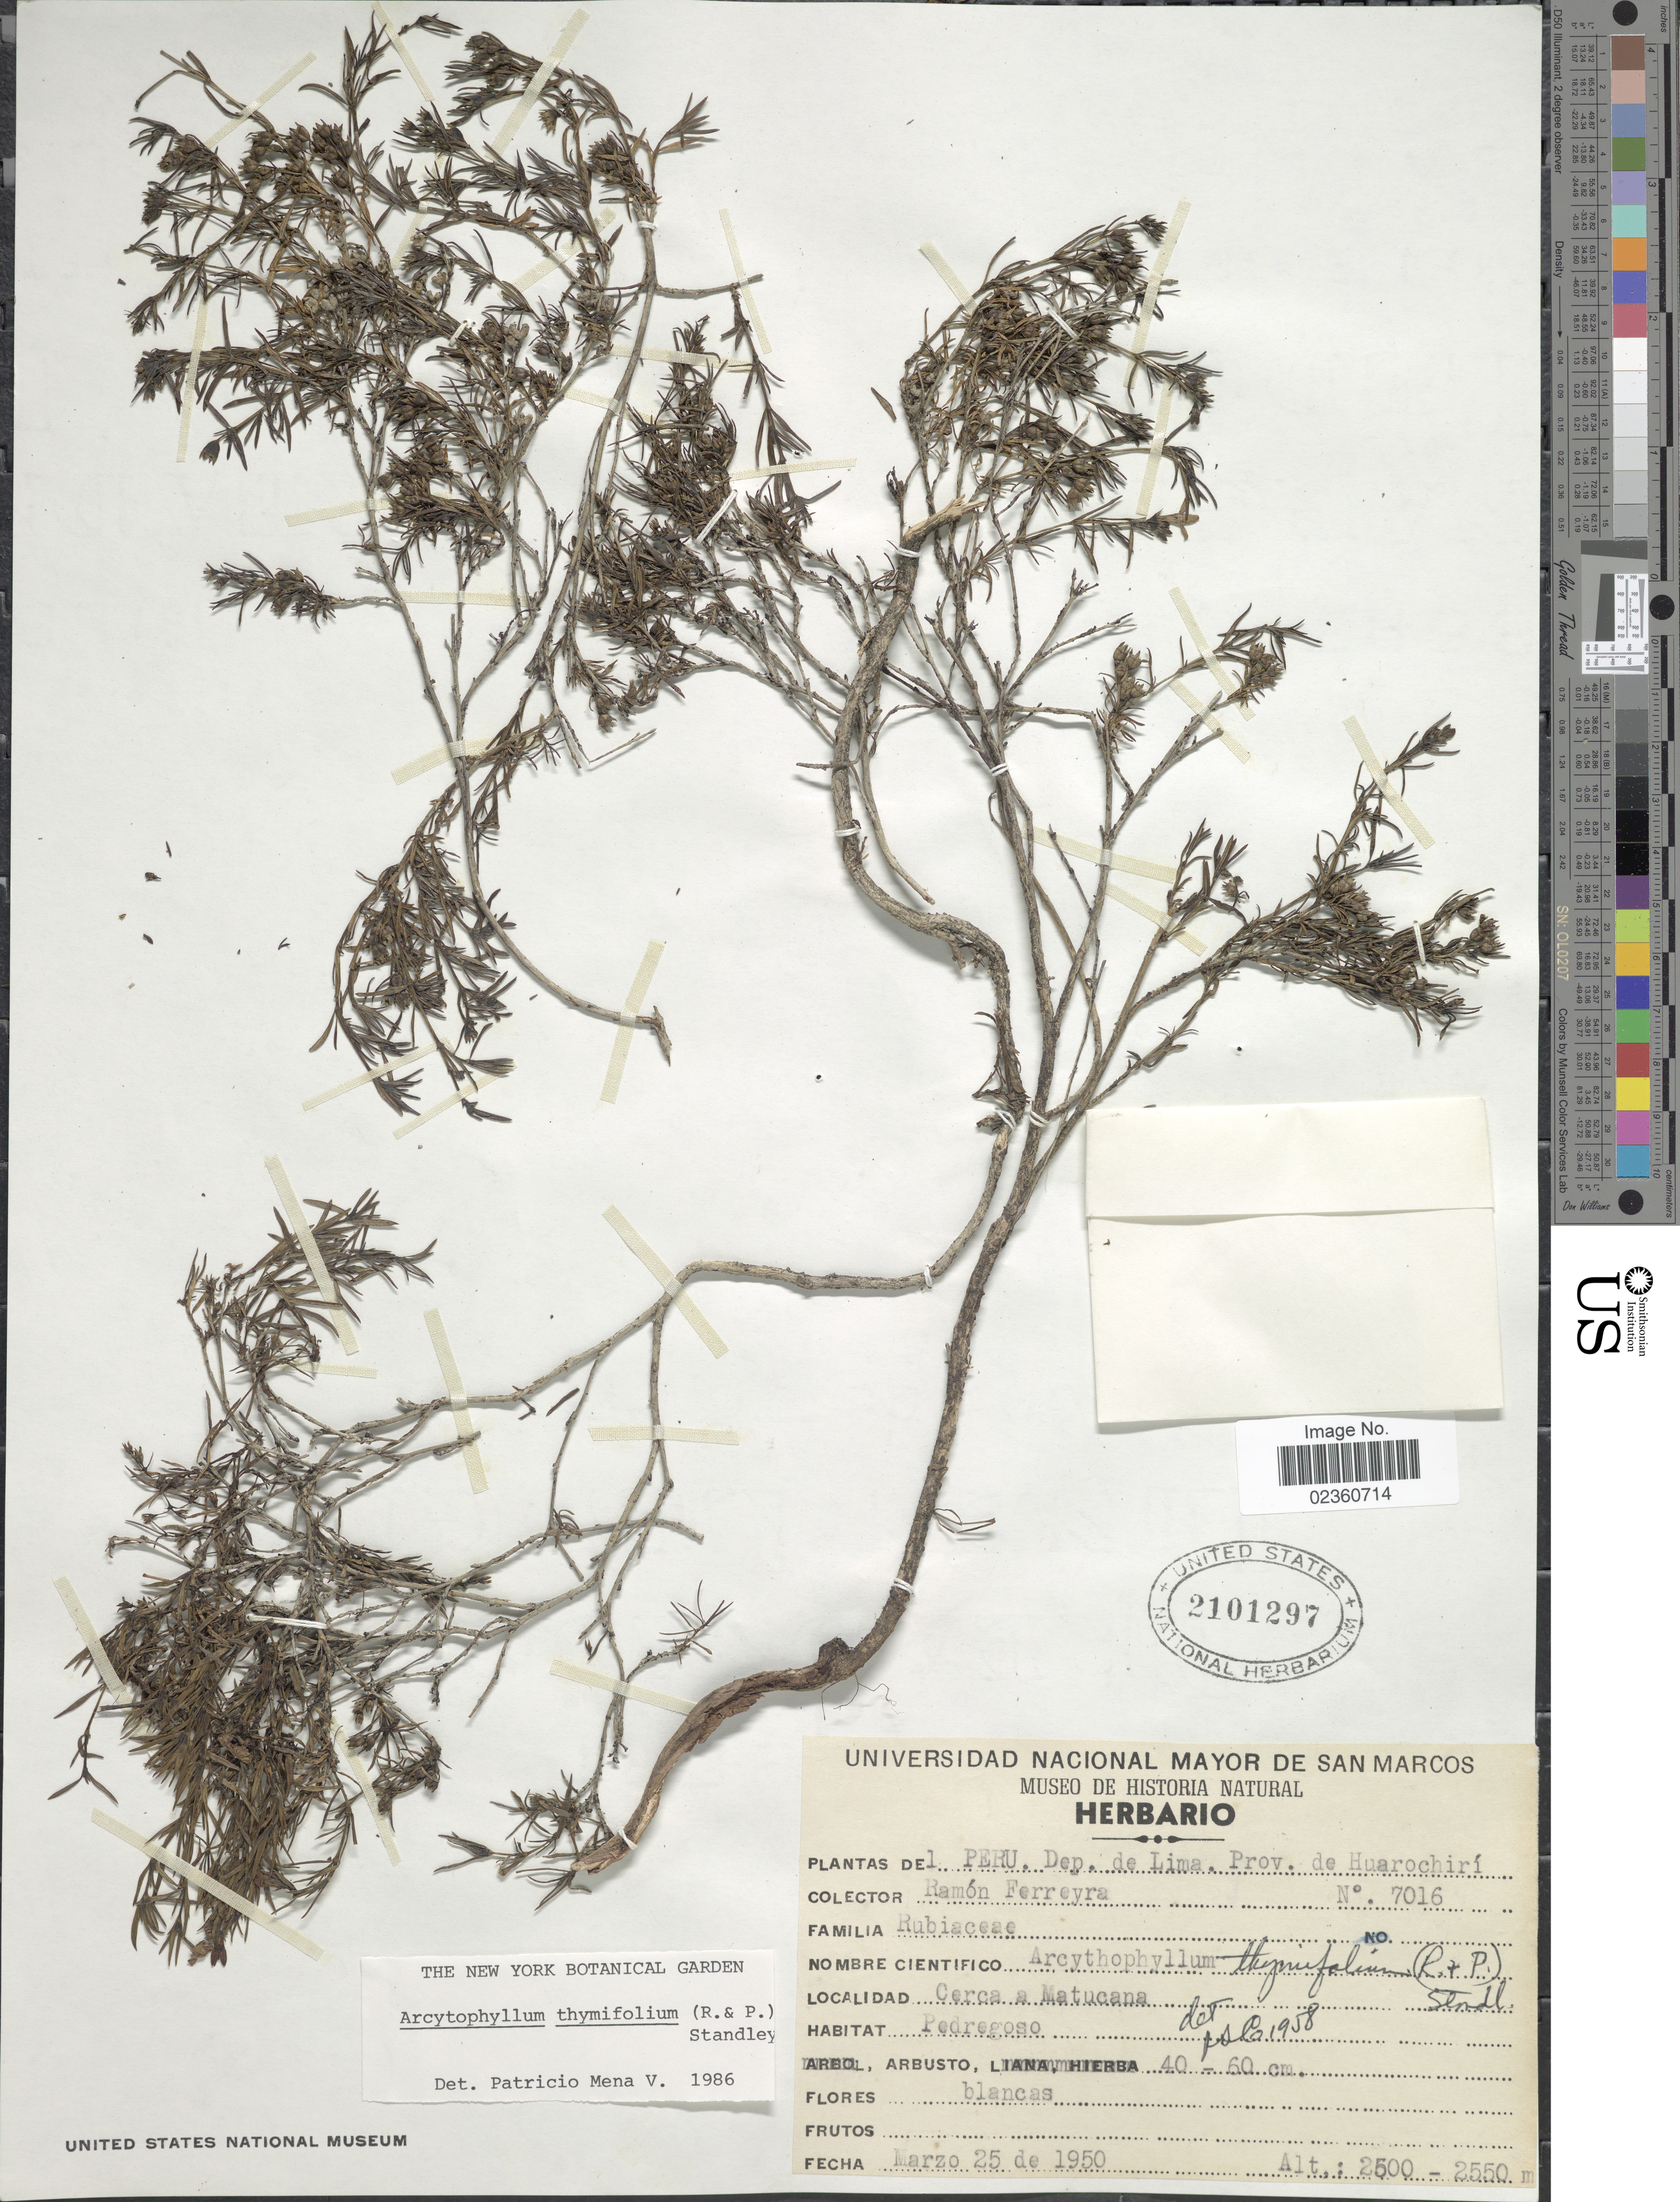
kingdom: Plantae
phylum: Tracheophyta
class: Magnoliopsida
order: Gentianales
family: Rubiaceae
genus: Arcytophyllum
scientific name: Arcytophyllum thymifolium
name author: (Ruiz & Pav.) Standl.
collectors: R. A. Ferreyra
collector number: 7016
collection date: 1950-03-25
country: Peru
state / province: Lima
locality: Dep. de Lima, Prov. de Huarochirí, Cerca a Matucana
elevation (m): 2500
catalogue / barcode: US 2101297